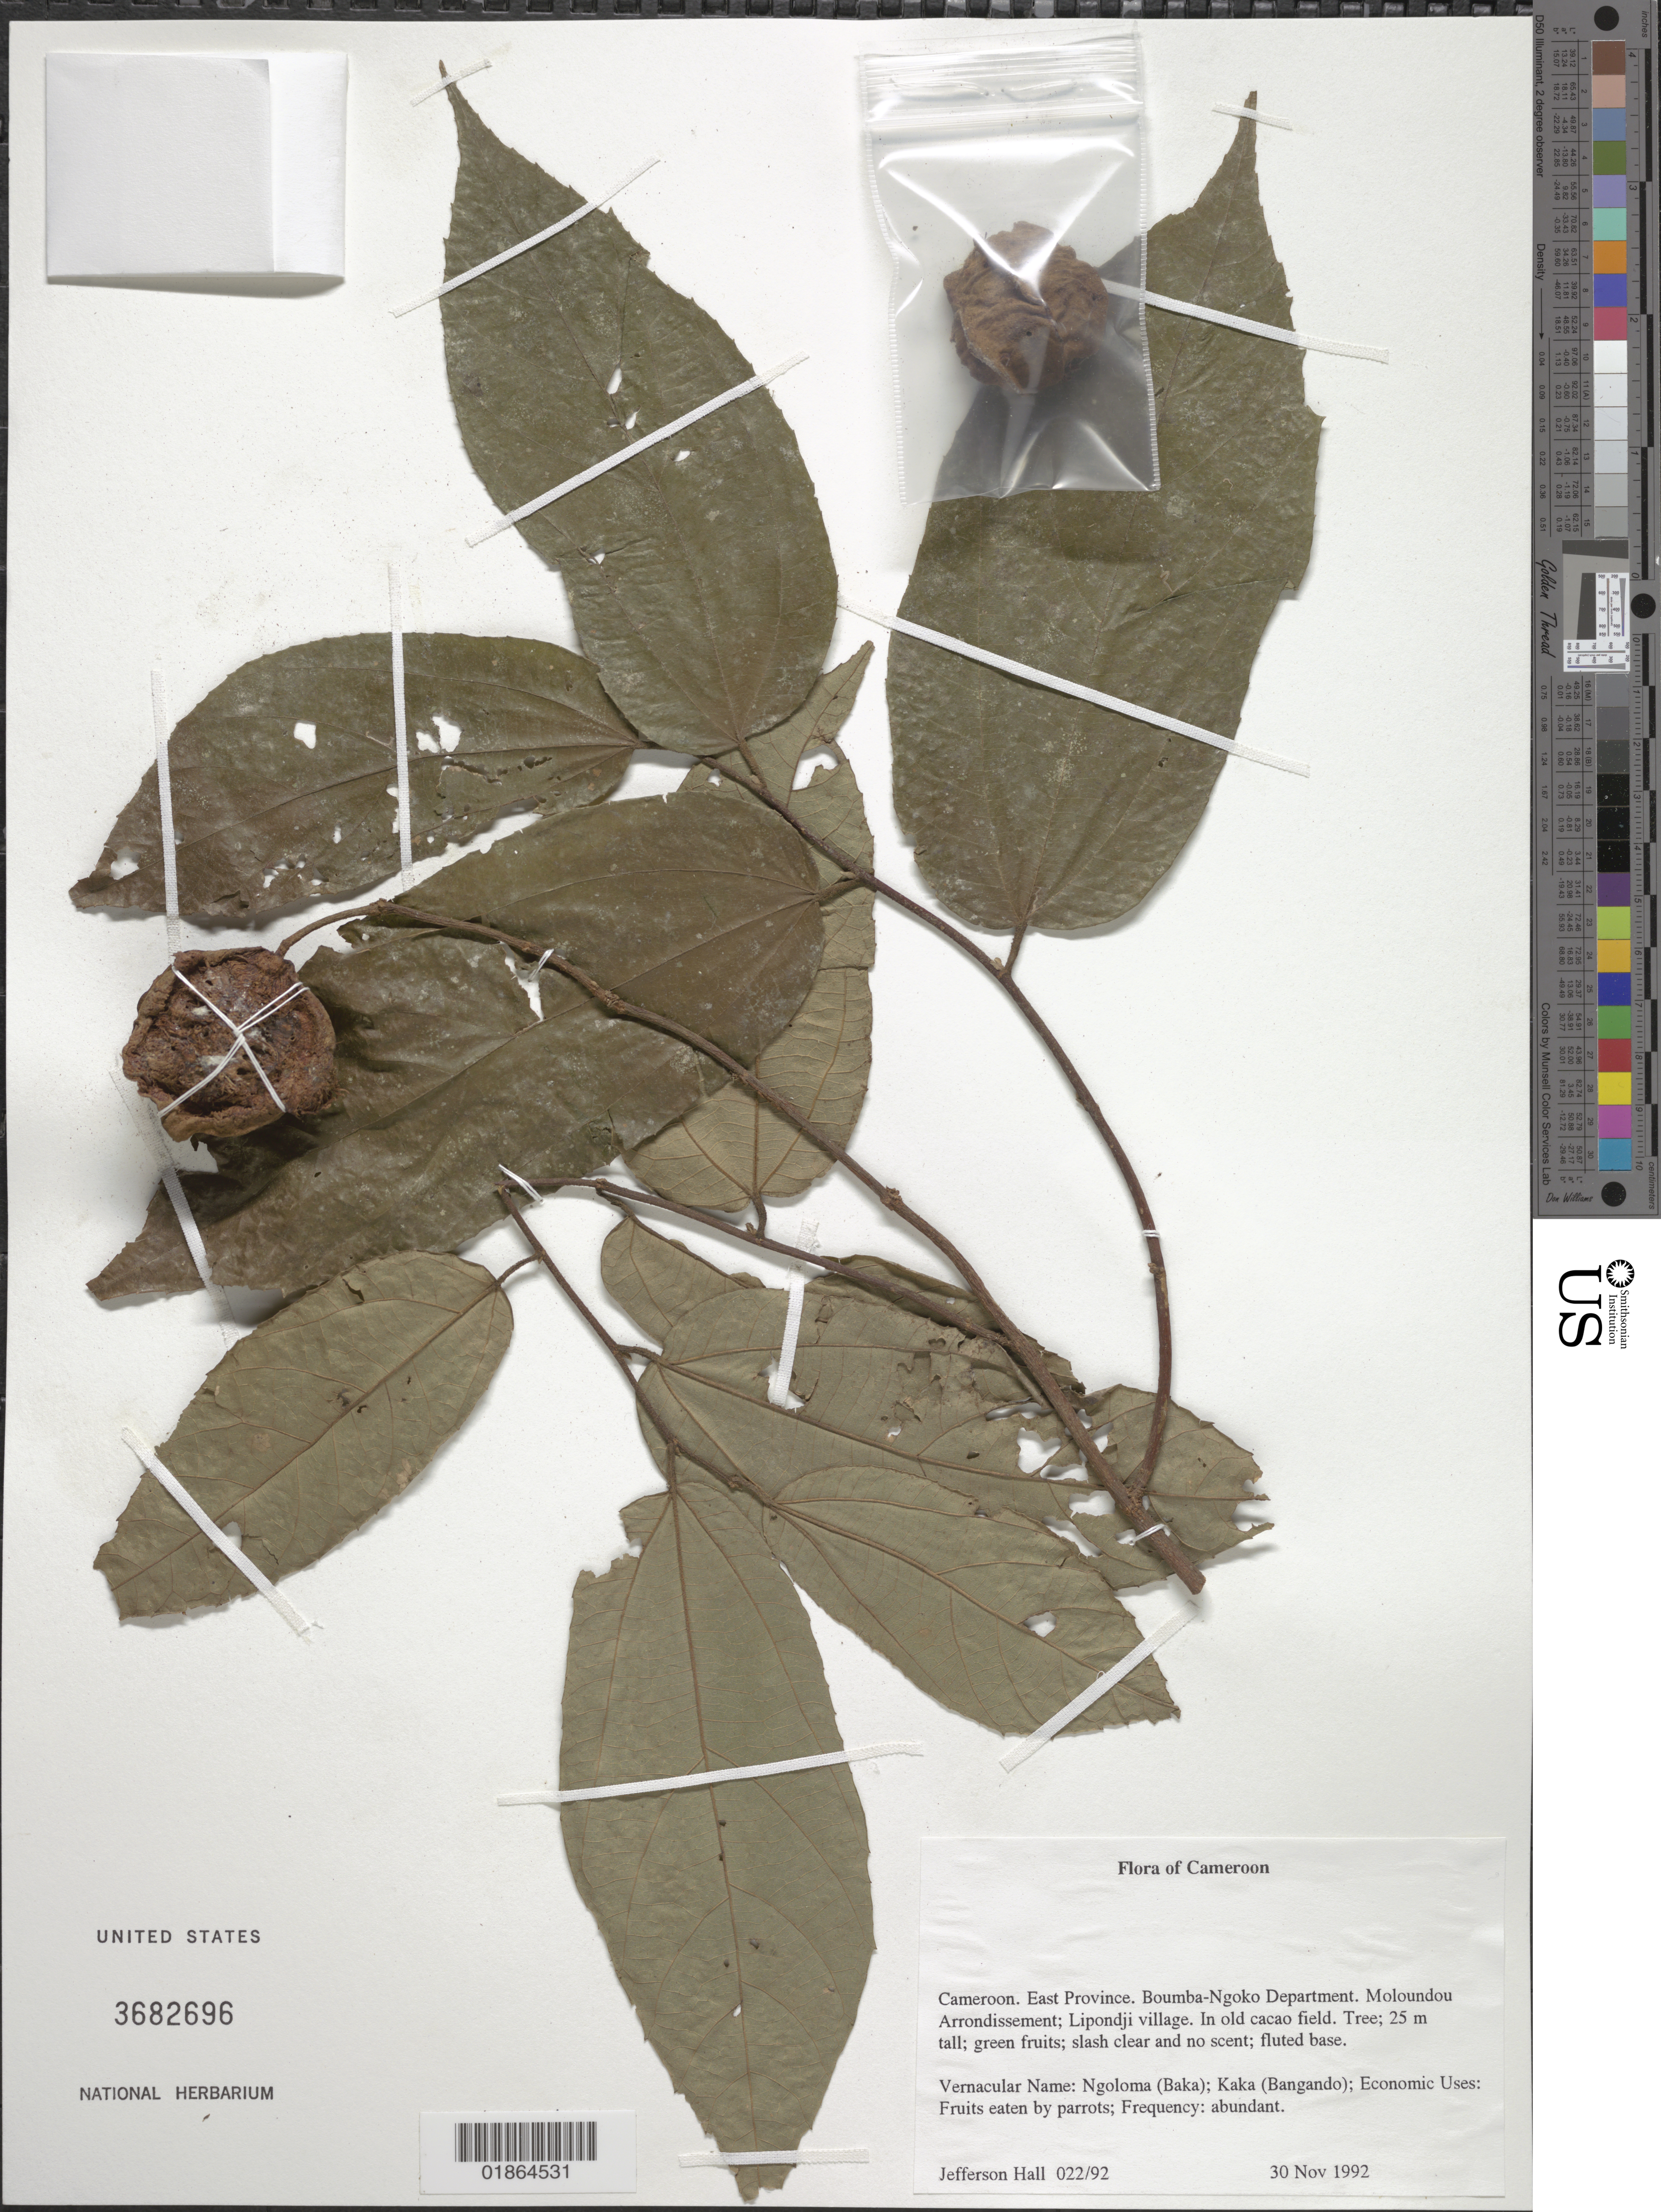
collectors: J. Hall & -. Edouard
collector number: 022/92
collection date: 1992-12-10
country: Cameroon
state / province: Est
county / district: Boumba-ngoko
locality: Moloundou Arrondissement; old SFIS logging concession.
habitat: In old cacao field.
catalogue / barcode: US 3682696